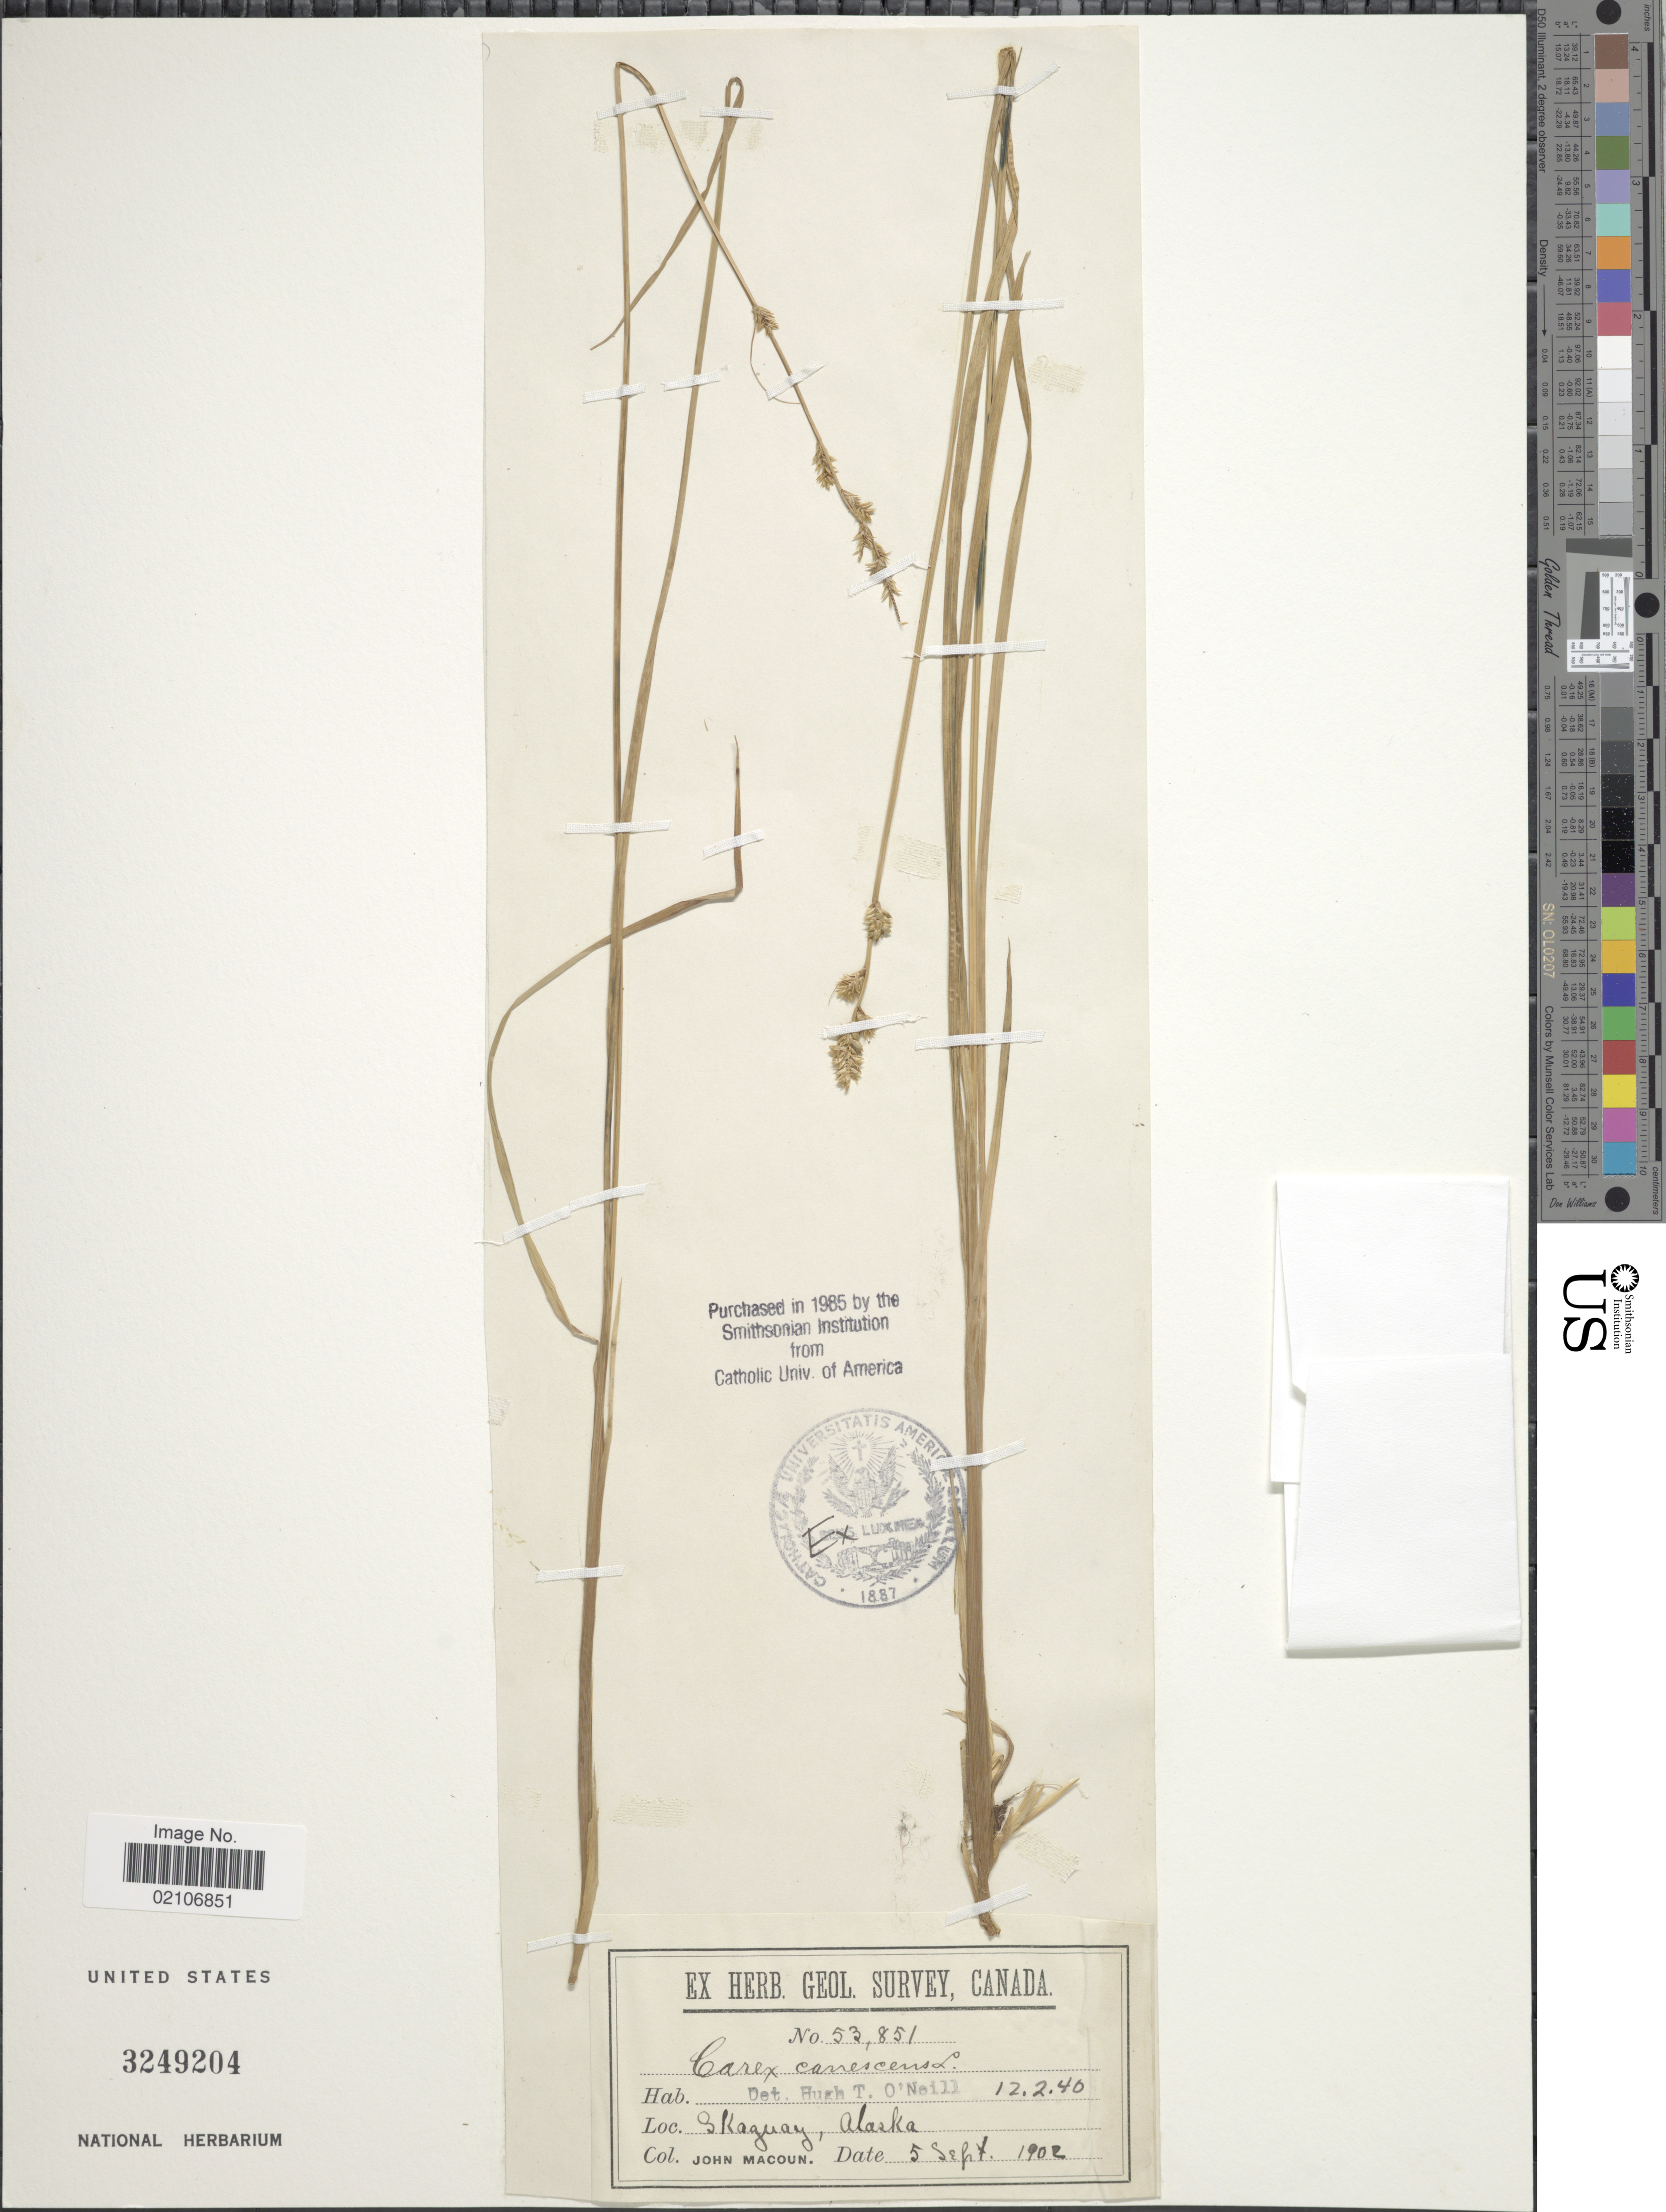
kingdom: Plantae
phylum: Tracheophyta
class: Liliopsida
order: Poales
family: Cyperaceae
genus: Carex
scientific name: Carex canescens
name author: L.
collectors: J. Macoun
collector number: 53851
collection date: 1902-09-05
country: United States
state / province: Alaska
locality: Skagway, Alaska.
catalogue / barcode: US 3249204